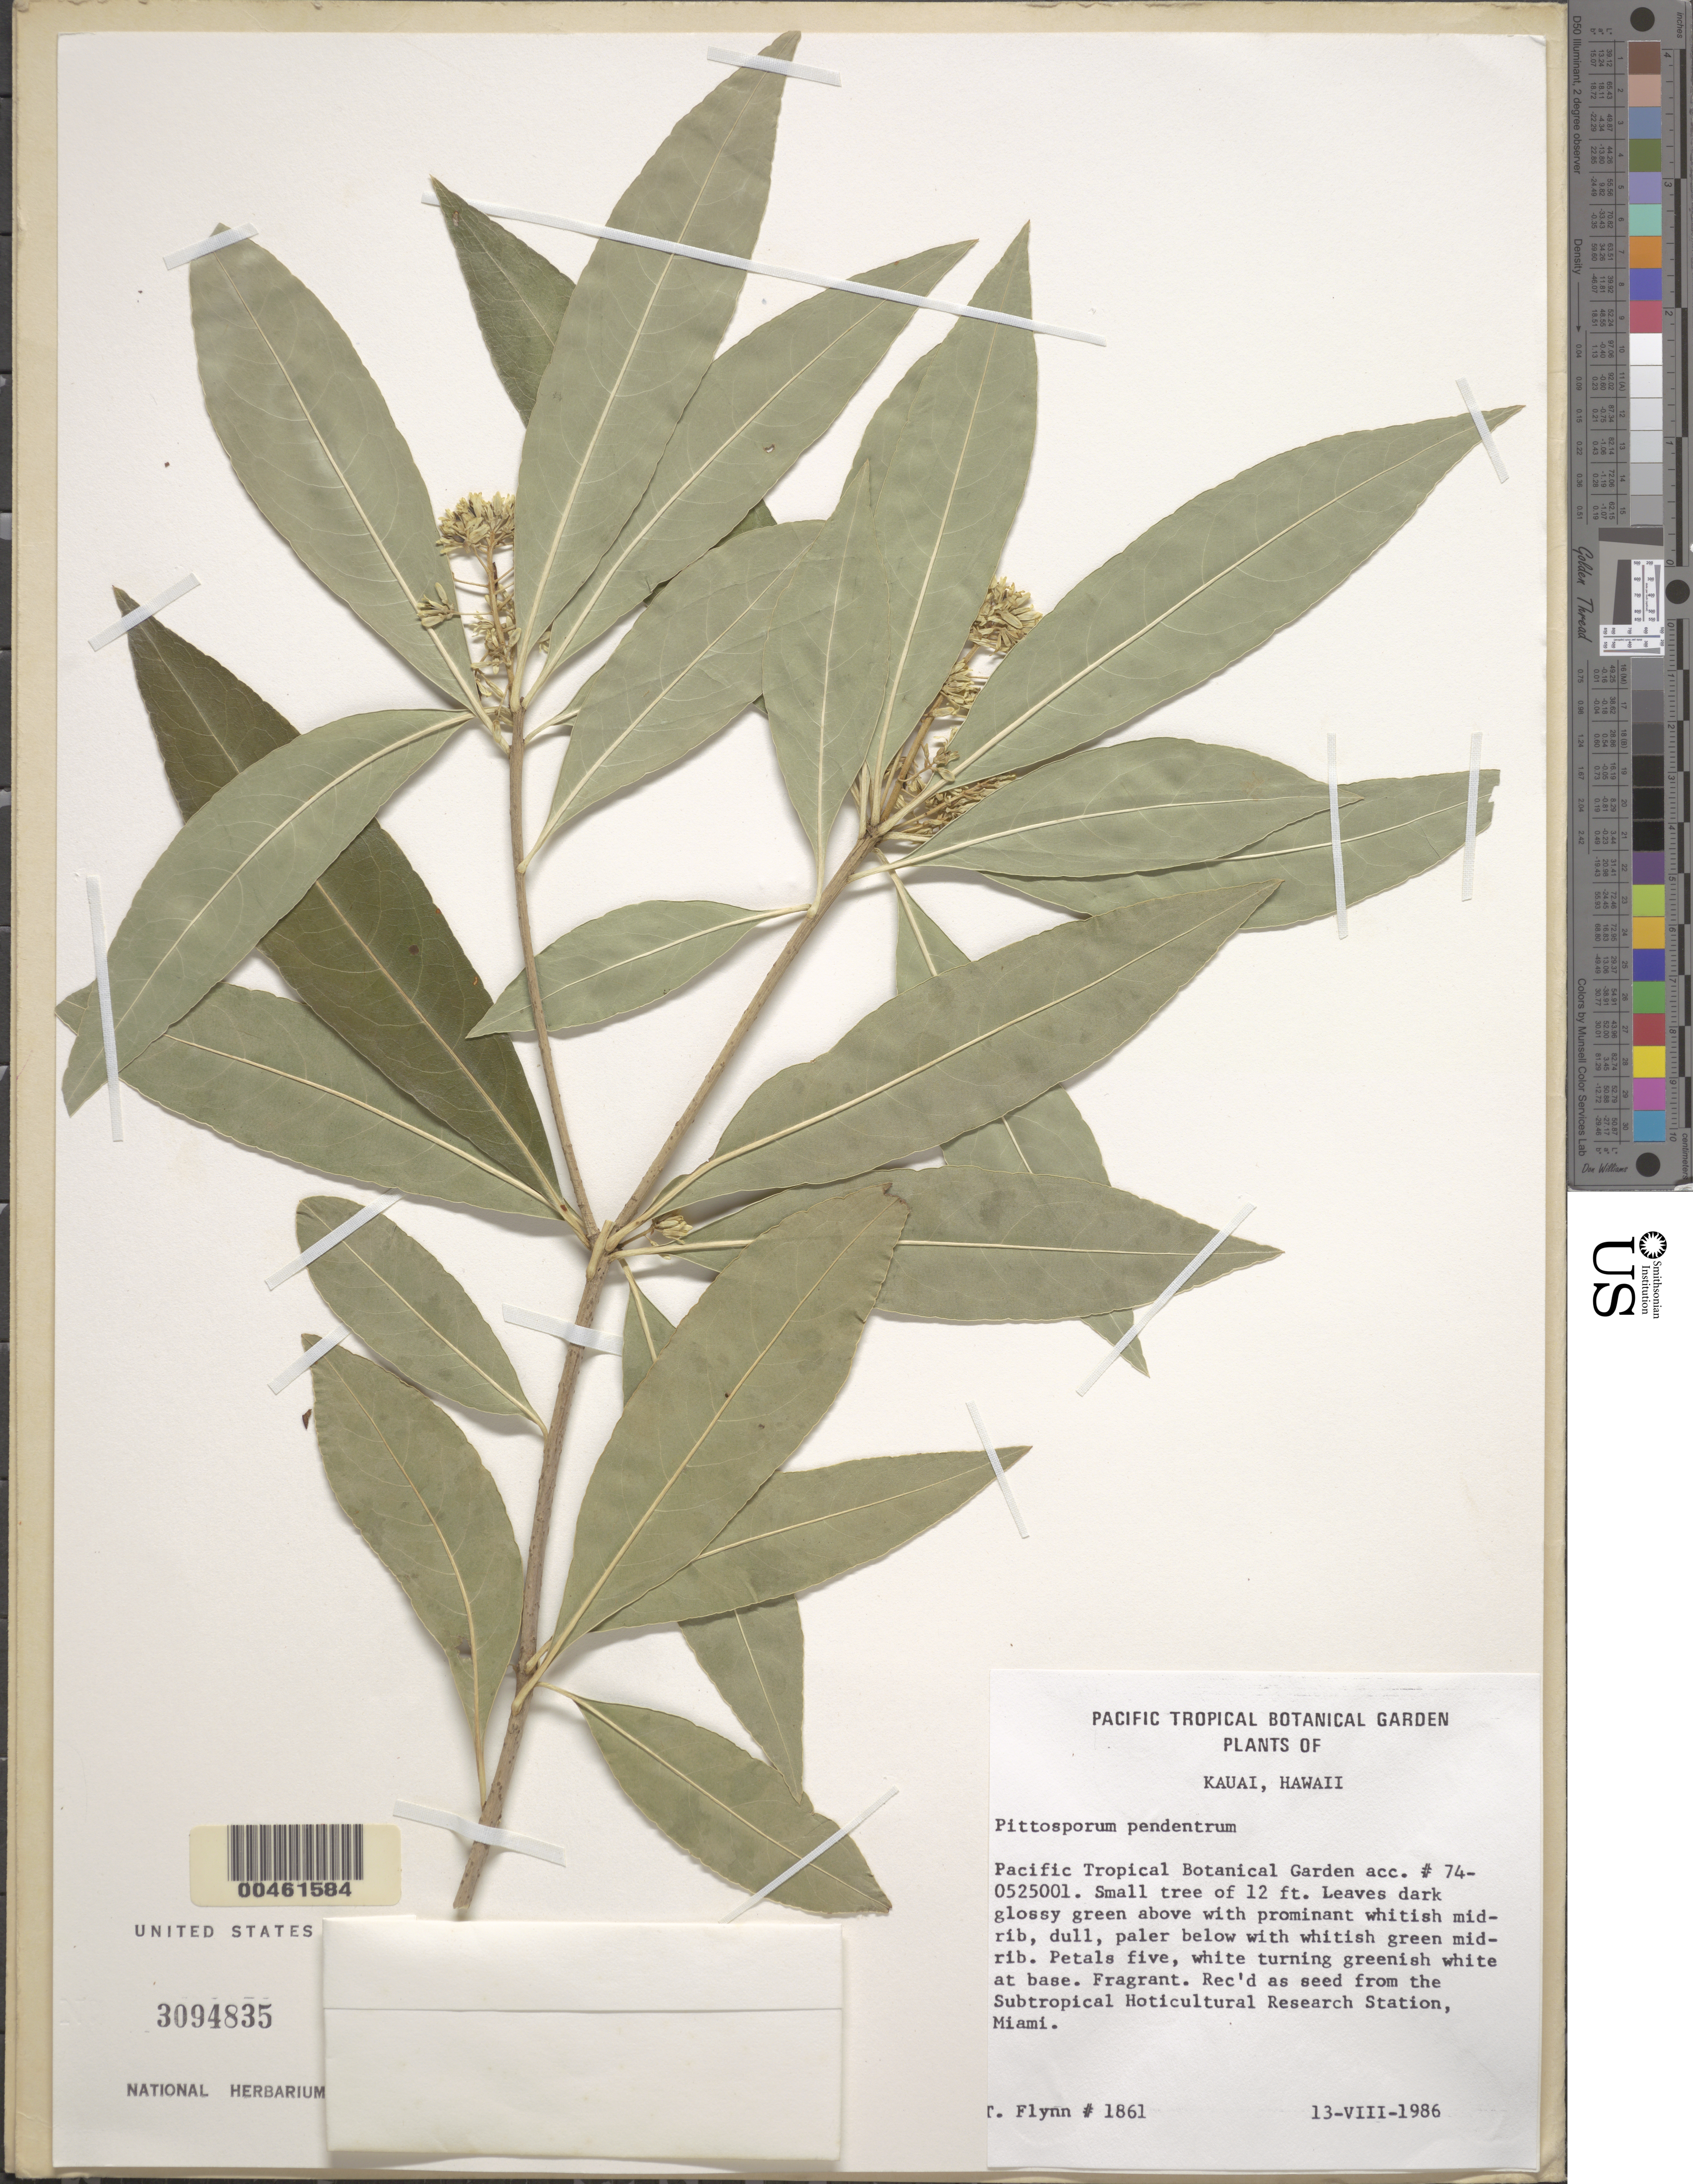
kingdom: Plantae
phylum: Tracheophyta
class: Magnoliopsida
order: Apiales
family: Pittosporaceae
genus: Pittosporum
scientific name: Pittosporum pentandrum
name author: (Blanco) Merr.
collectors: T. W. Flynn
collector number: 1861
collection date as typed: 13 Aug 1986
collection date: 1986-08-13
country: United States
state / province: Hawaii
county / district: Kauai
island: Kaua'i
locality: Pacific Tropical Botanical Gardne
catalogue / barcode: US 3094835